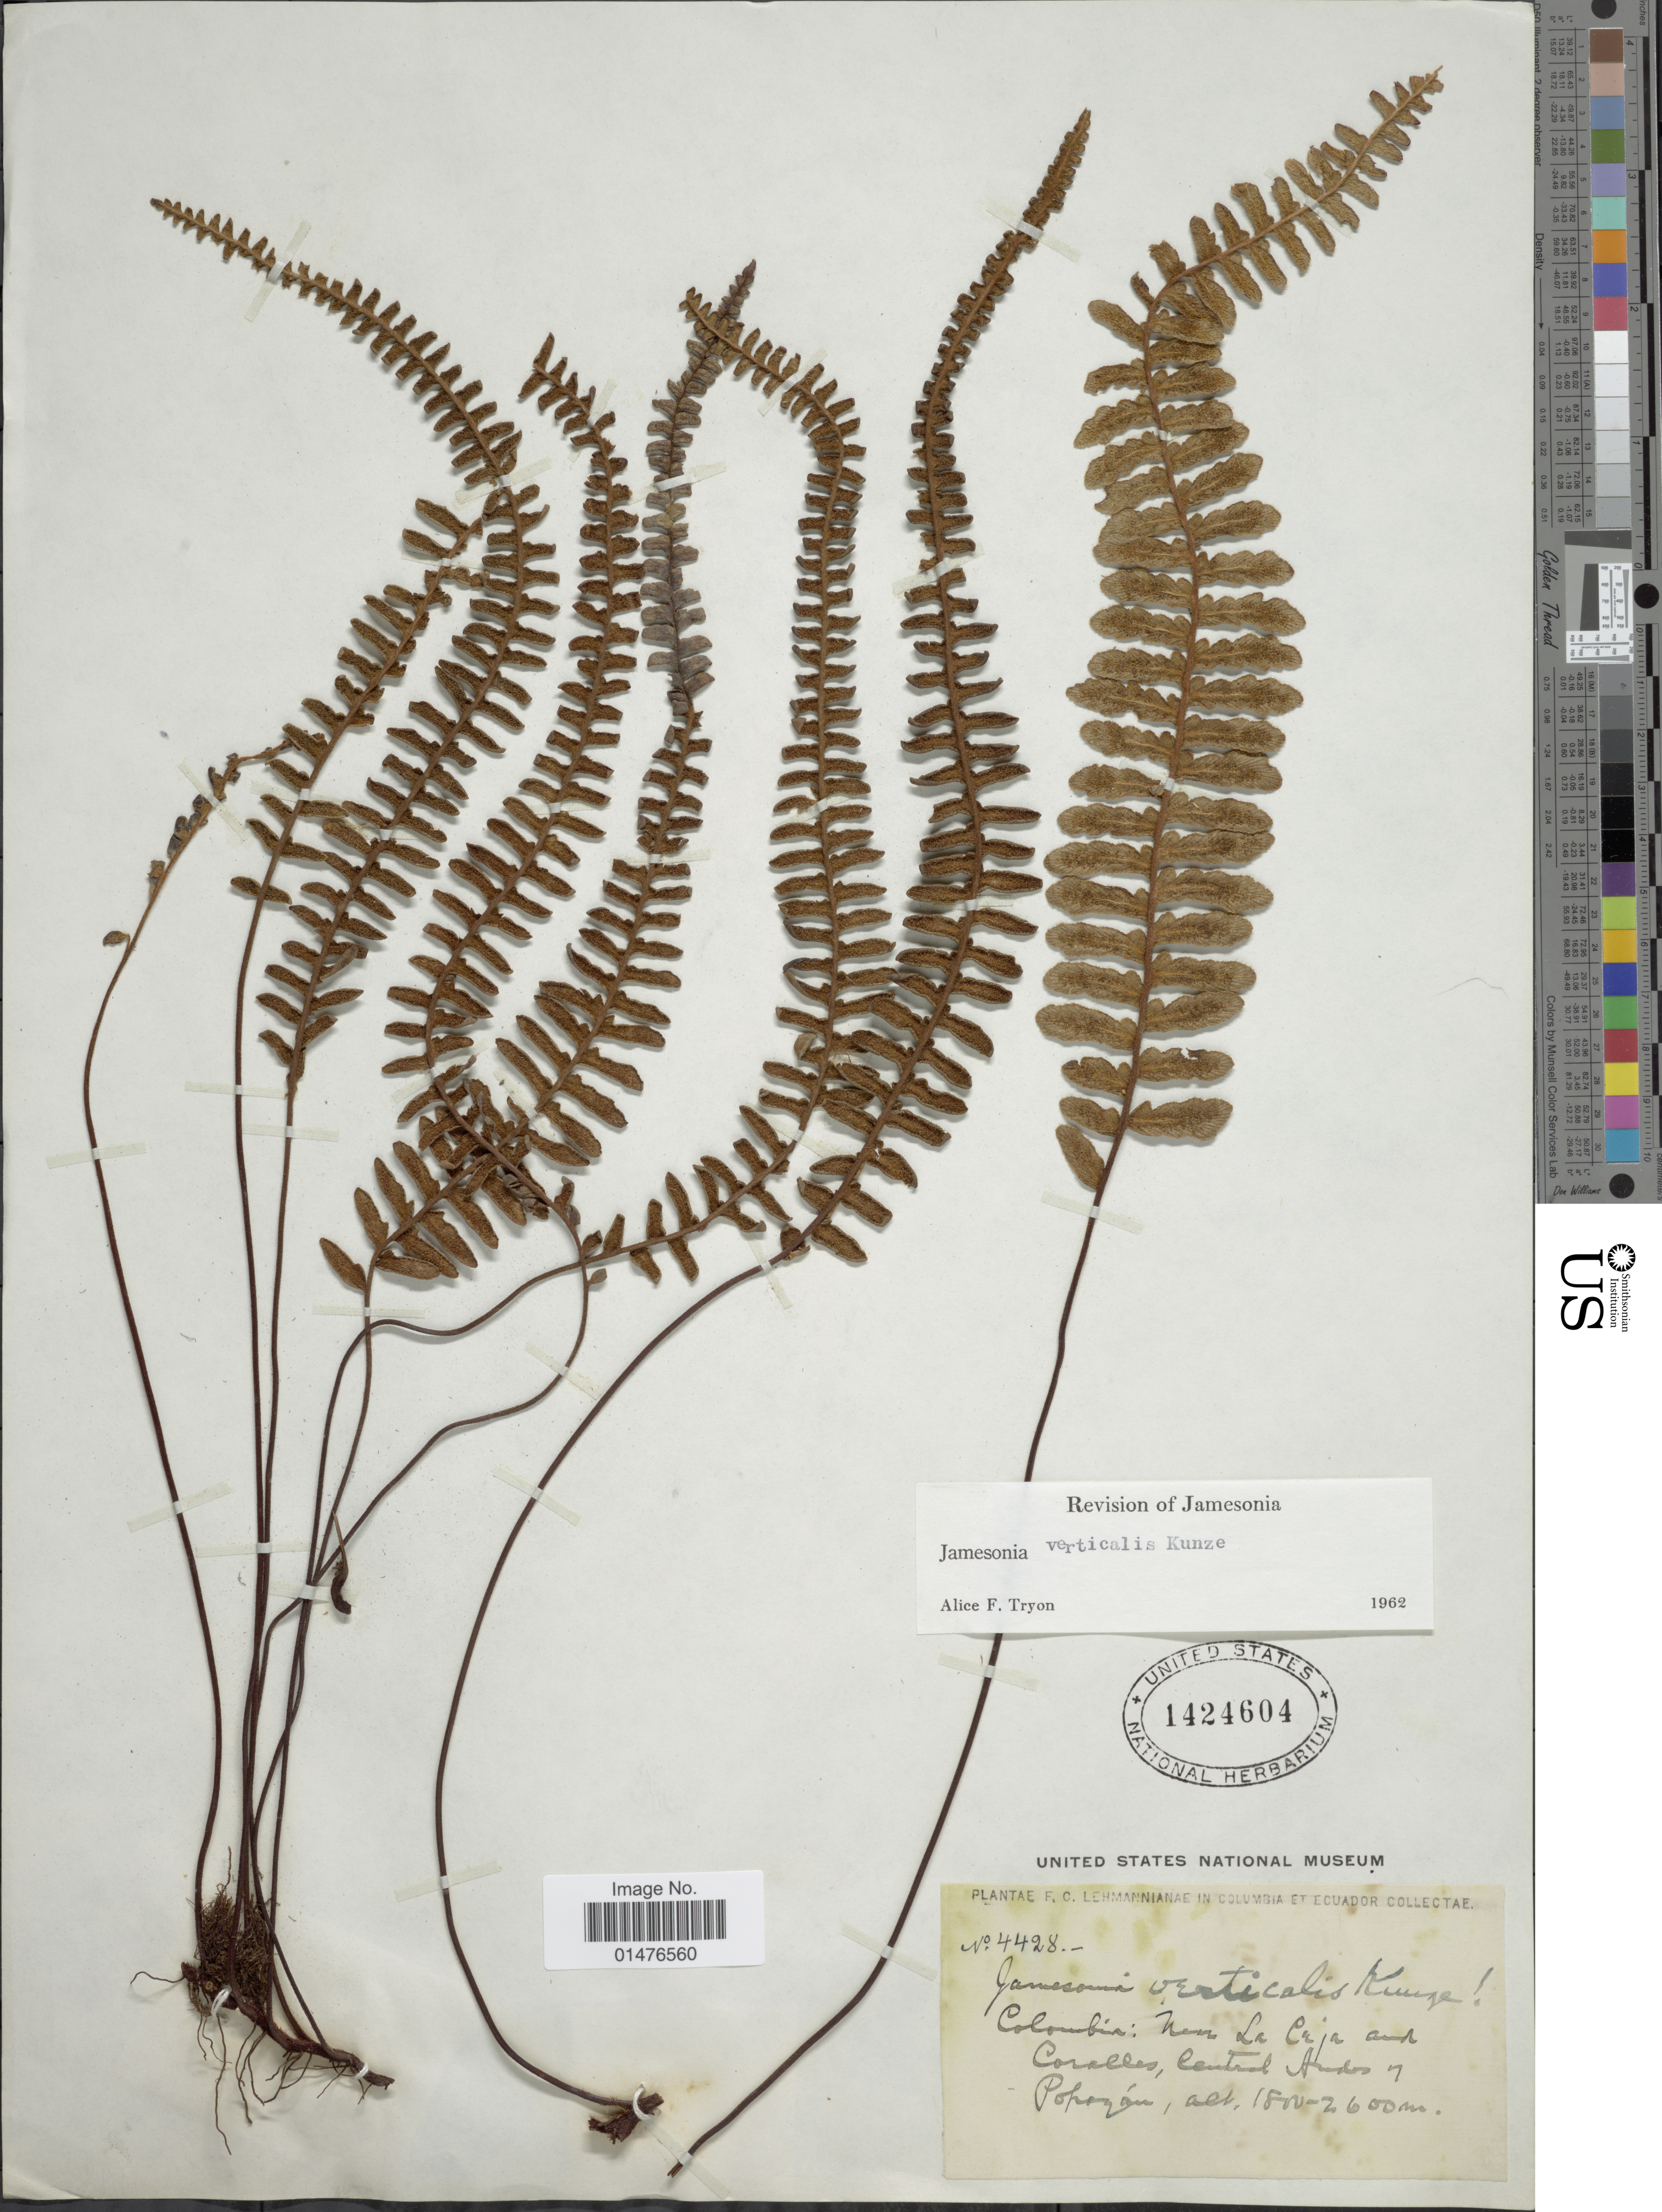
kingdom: Plantae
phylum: Tracheophyta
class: Polypodiopsida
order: Polypodiales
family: Pteridaceae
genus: Jamesonia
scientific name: Jamesonia verticalis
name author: Kunze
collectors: F. C. Lehmann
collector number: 4428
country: Colombia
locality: Near La Caja and Coralles, central Andes y Popayán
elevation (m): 1800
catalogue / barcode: US 1424604